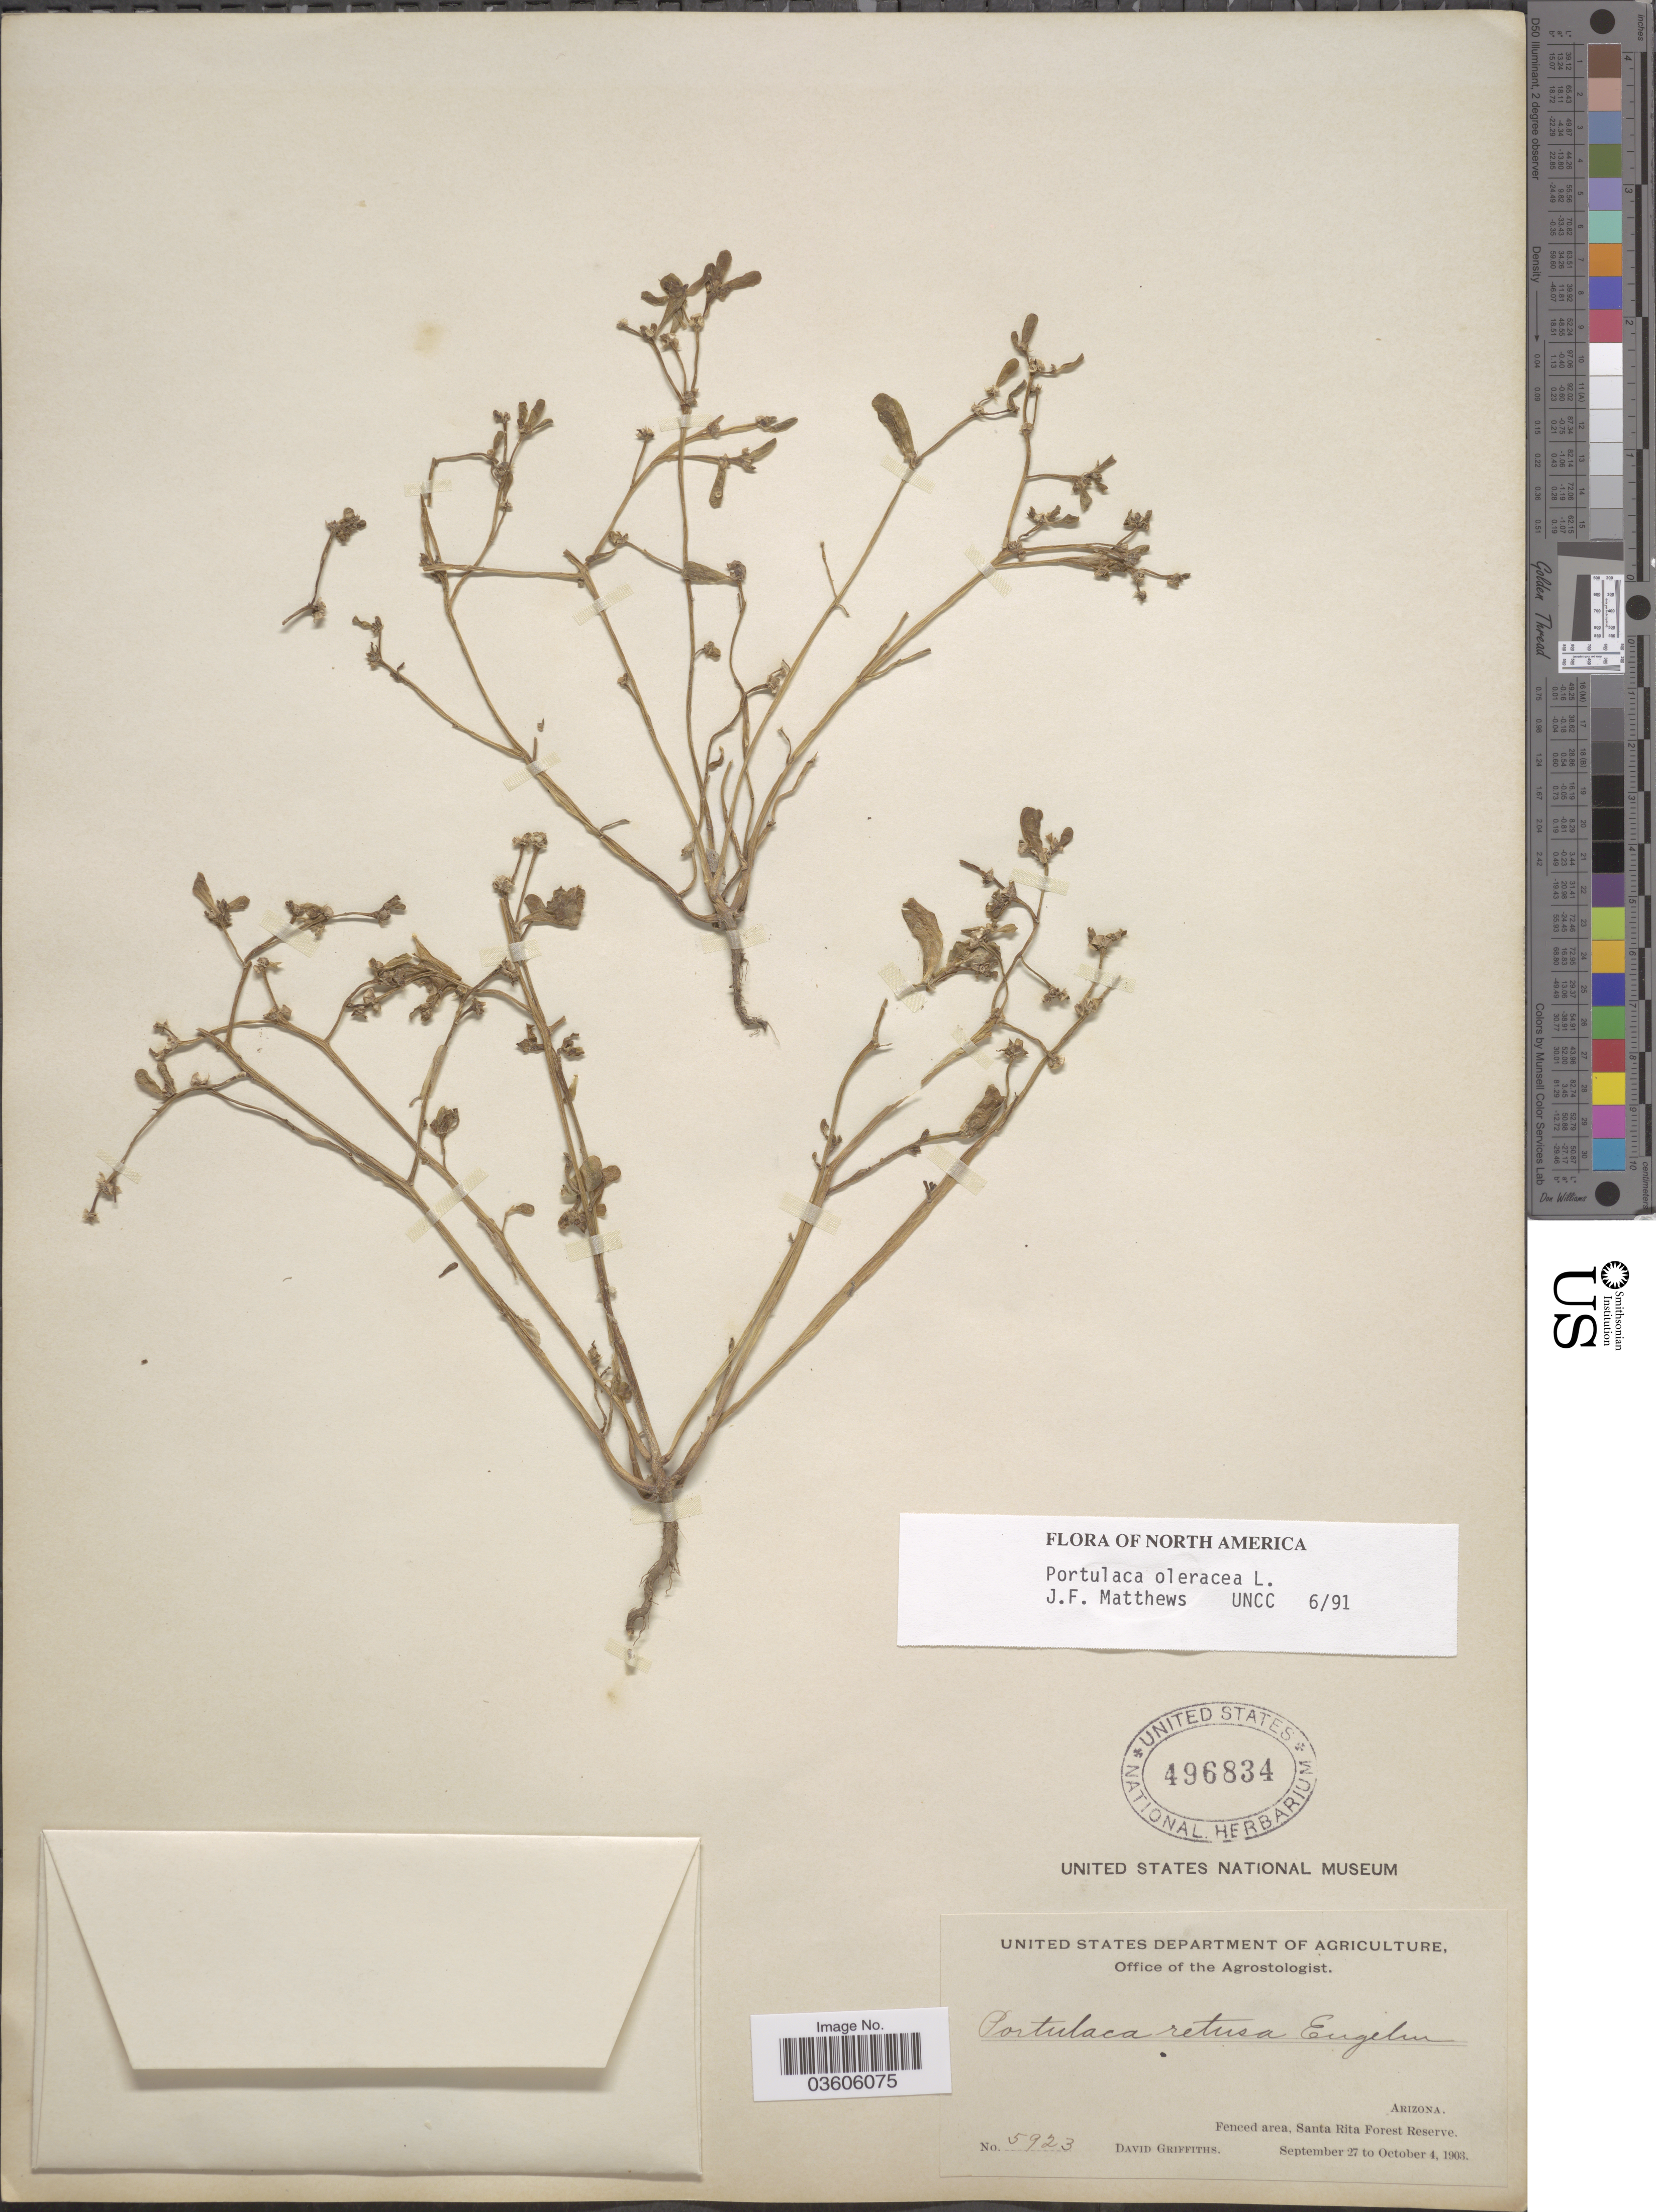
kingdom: Plantae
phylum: Tracheophyta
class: Magnoliopsida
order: Caryophyllales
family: Portulacaceae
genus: Portulaca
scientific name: Portulaca oleracea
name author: L.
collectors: D. Griffiths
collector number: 5923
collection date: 1903-09-27/1903-10-04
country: United States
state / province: Arizona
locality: Fenced area, Santa Rita Forest Reserve.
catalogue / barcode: US 496834